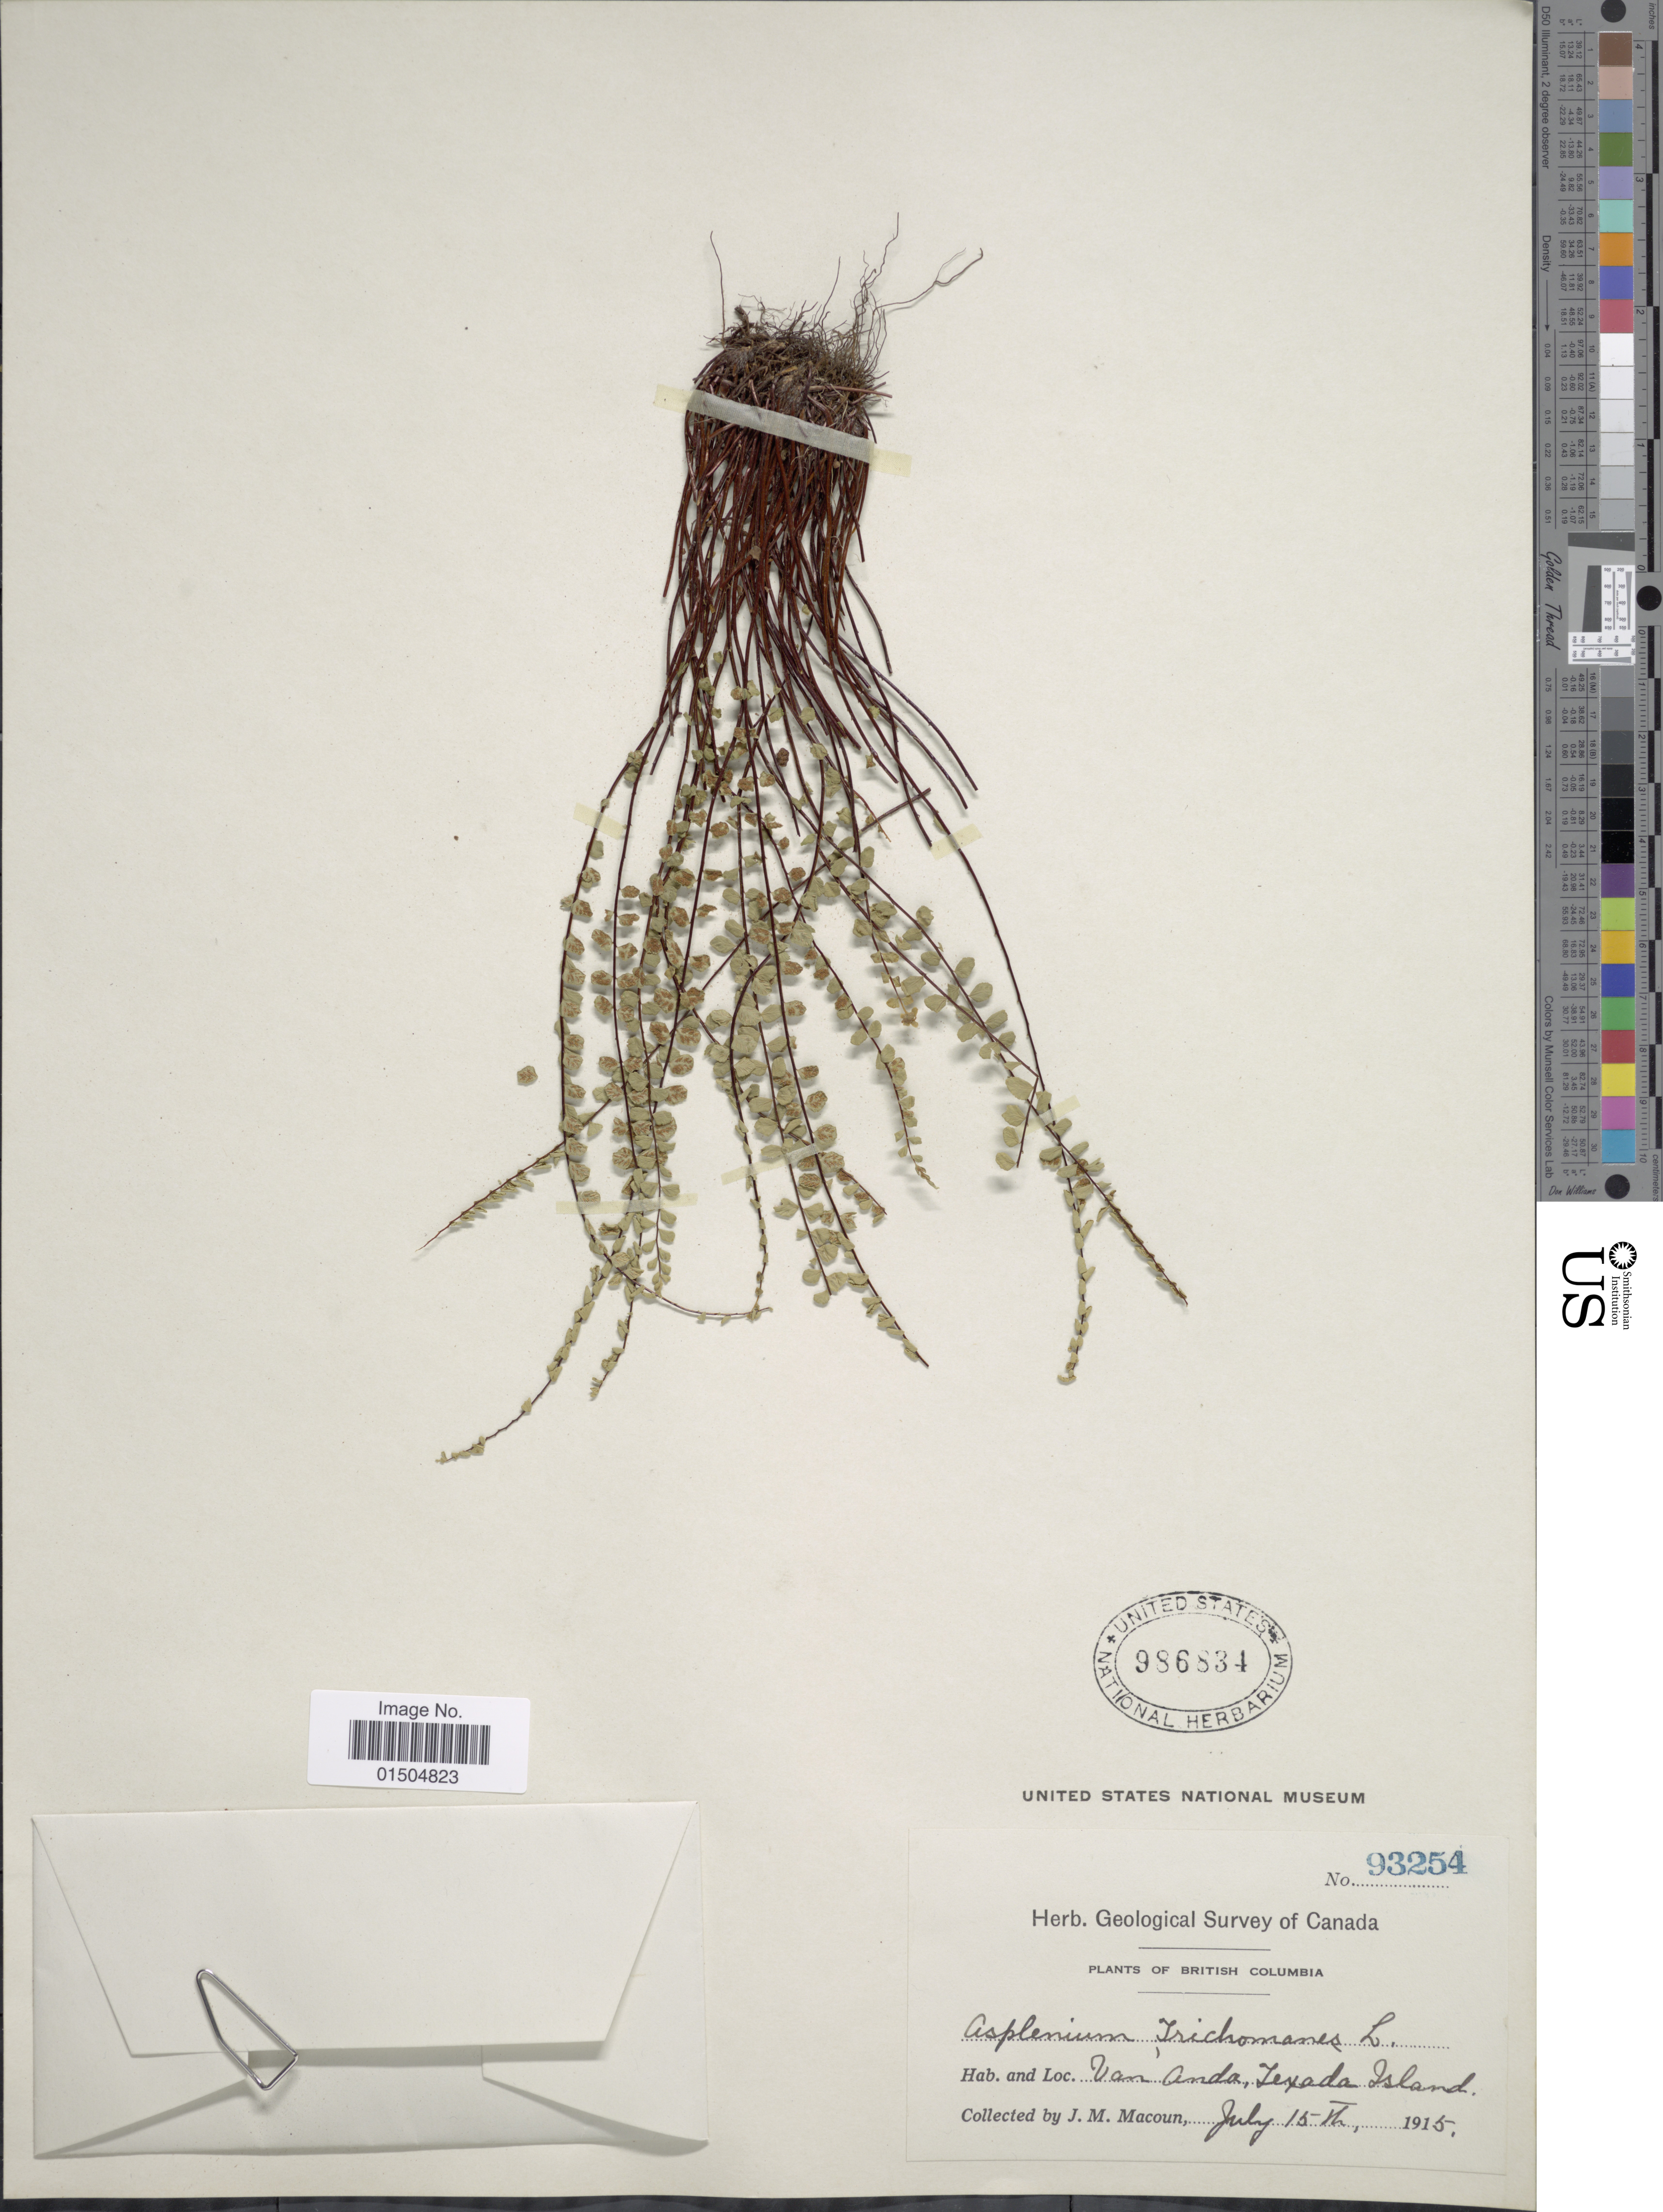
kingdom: Plantae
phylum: Tracheophyta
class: Polypodiopsida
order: Polypodiales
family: Aspleniaceae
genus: Asplenium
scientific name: Asplenium trichomanes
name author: L.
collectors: J. M. Macoun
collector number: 93254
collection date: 1915-07-15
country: Canada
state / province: British Columbia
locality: Van Anda, Texada Island.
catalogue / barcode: US 986834